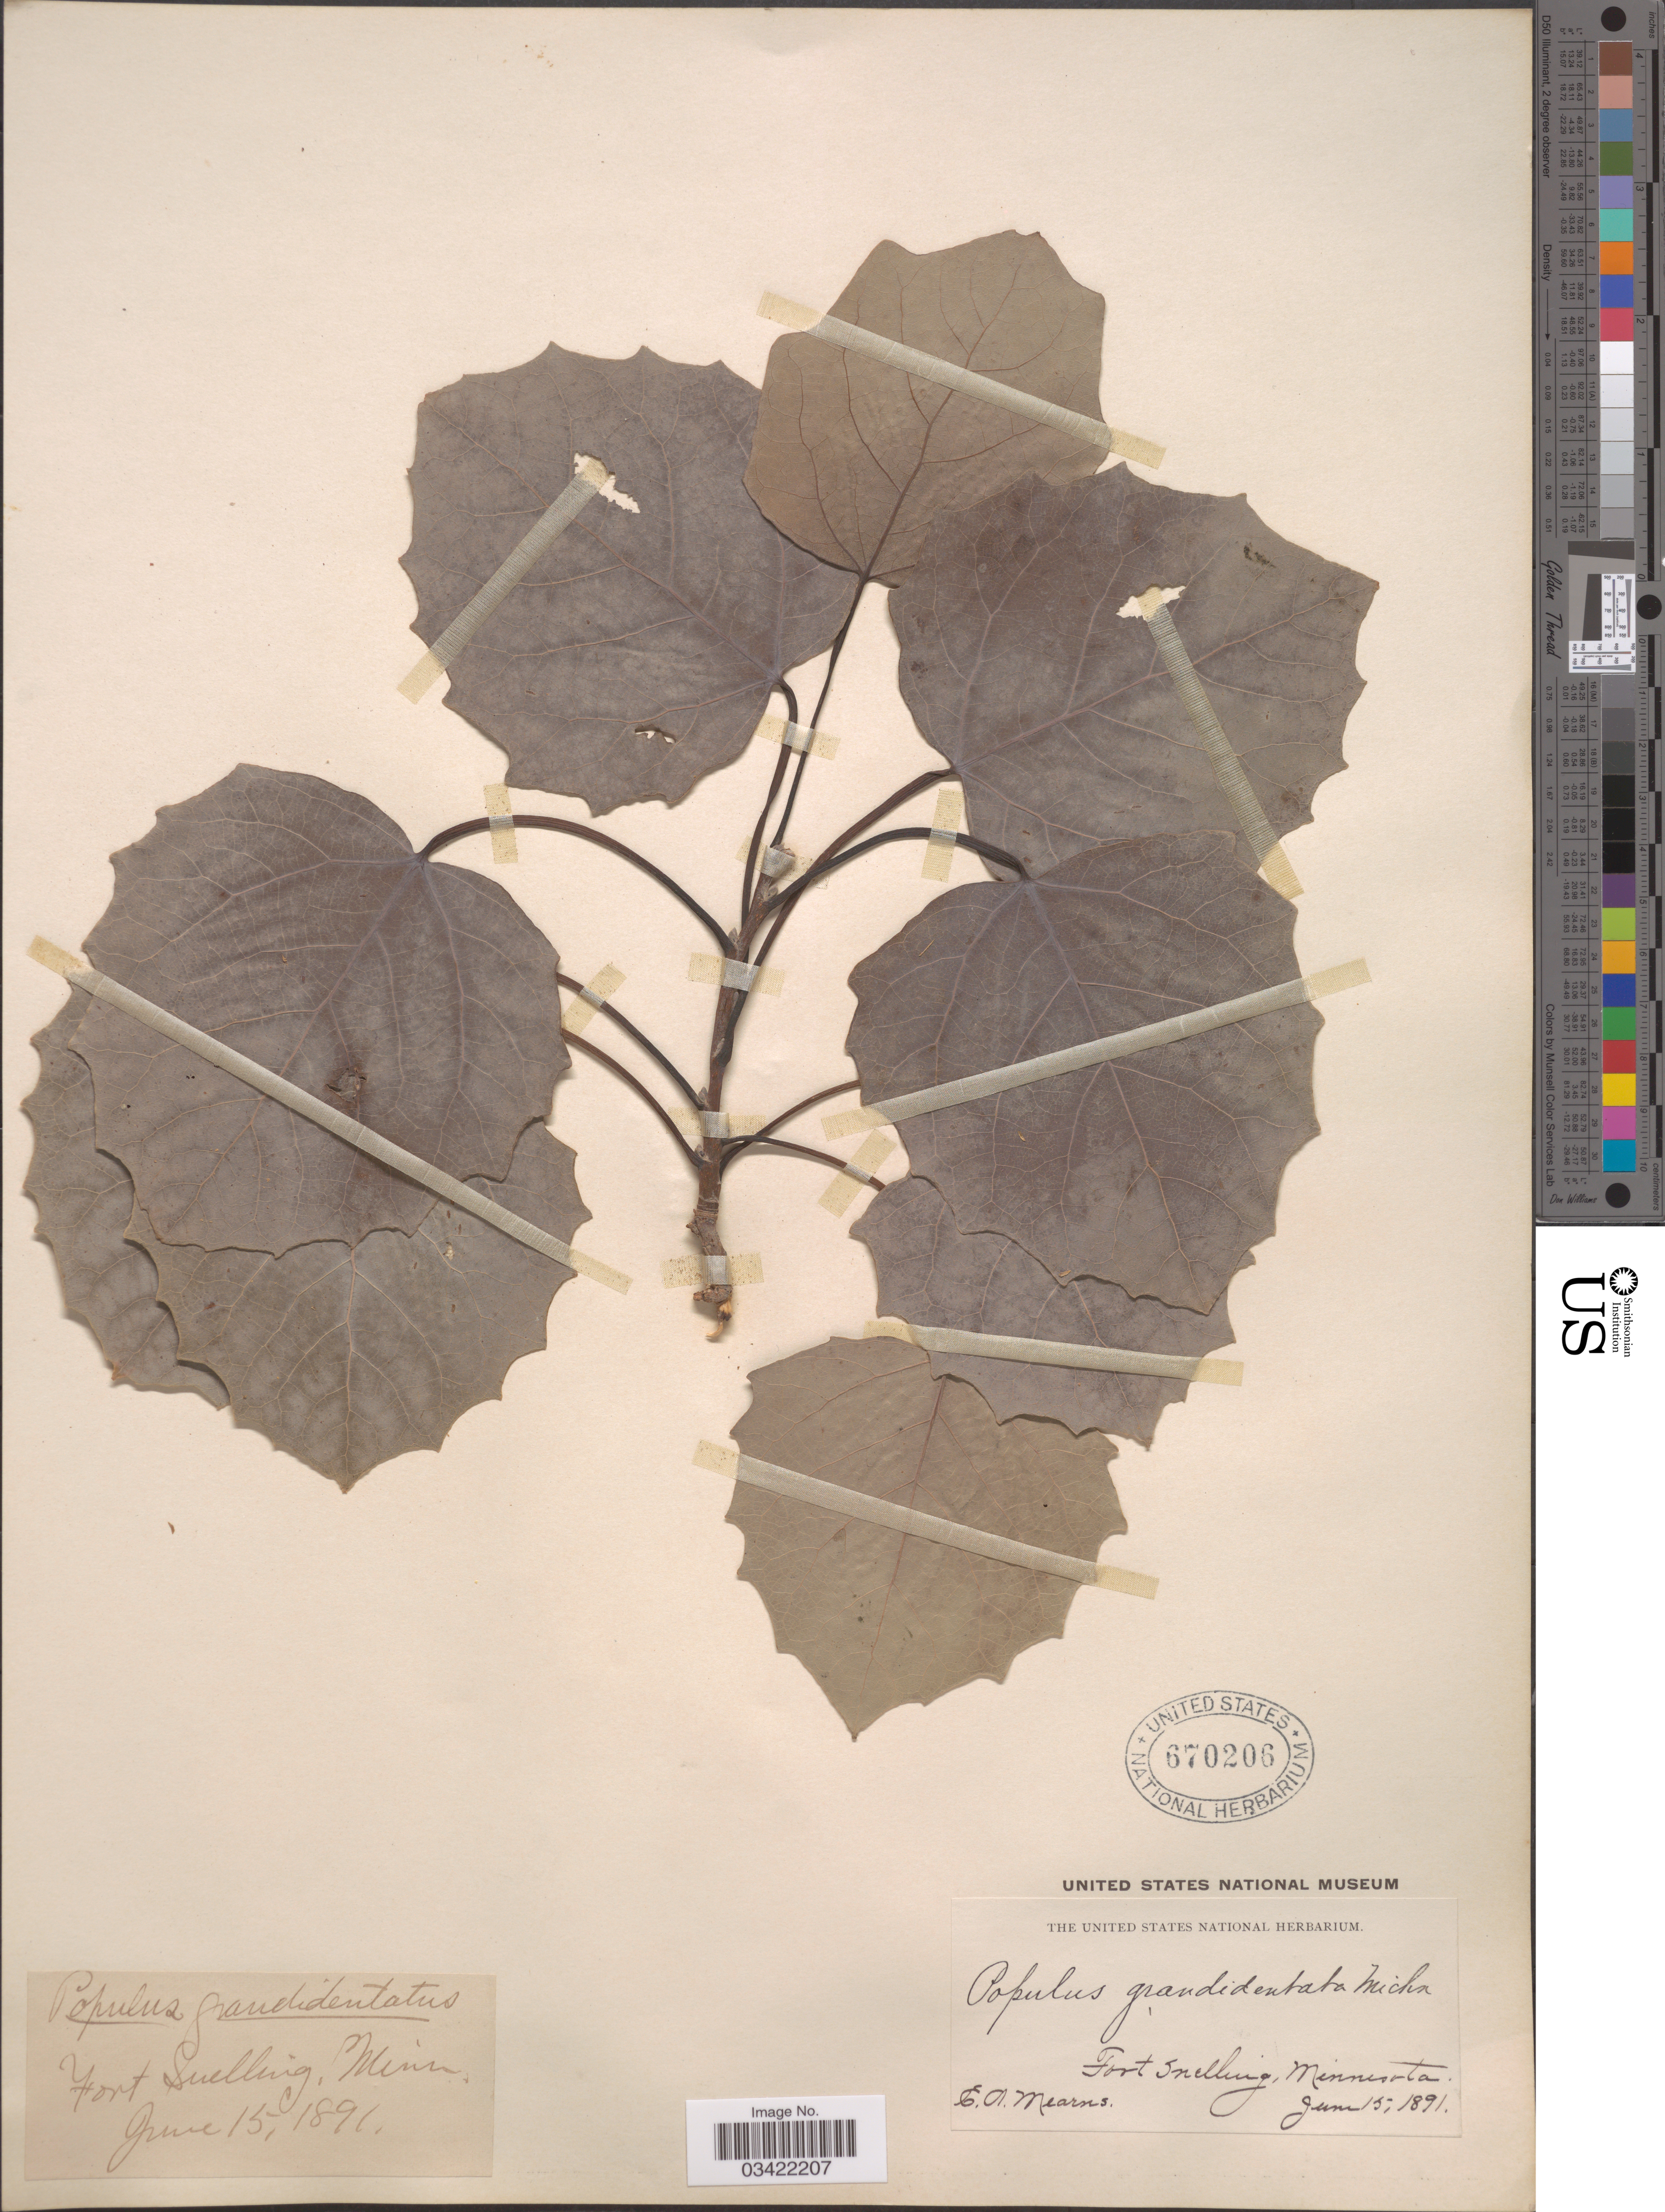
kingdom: Plantae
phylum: Tracheophyta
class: Magnoliopsida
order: Malpighiales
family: Salicaceae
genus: Populus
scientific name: Populus grandidentata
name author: Michx.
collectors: E. A. Mearns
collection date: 1891-06-15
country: United States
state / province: Minnesota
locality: Fort Snelling.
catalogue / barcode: US 670206